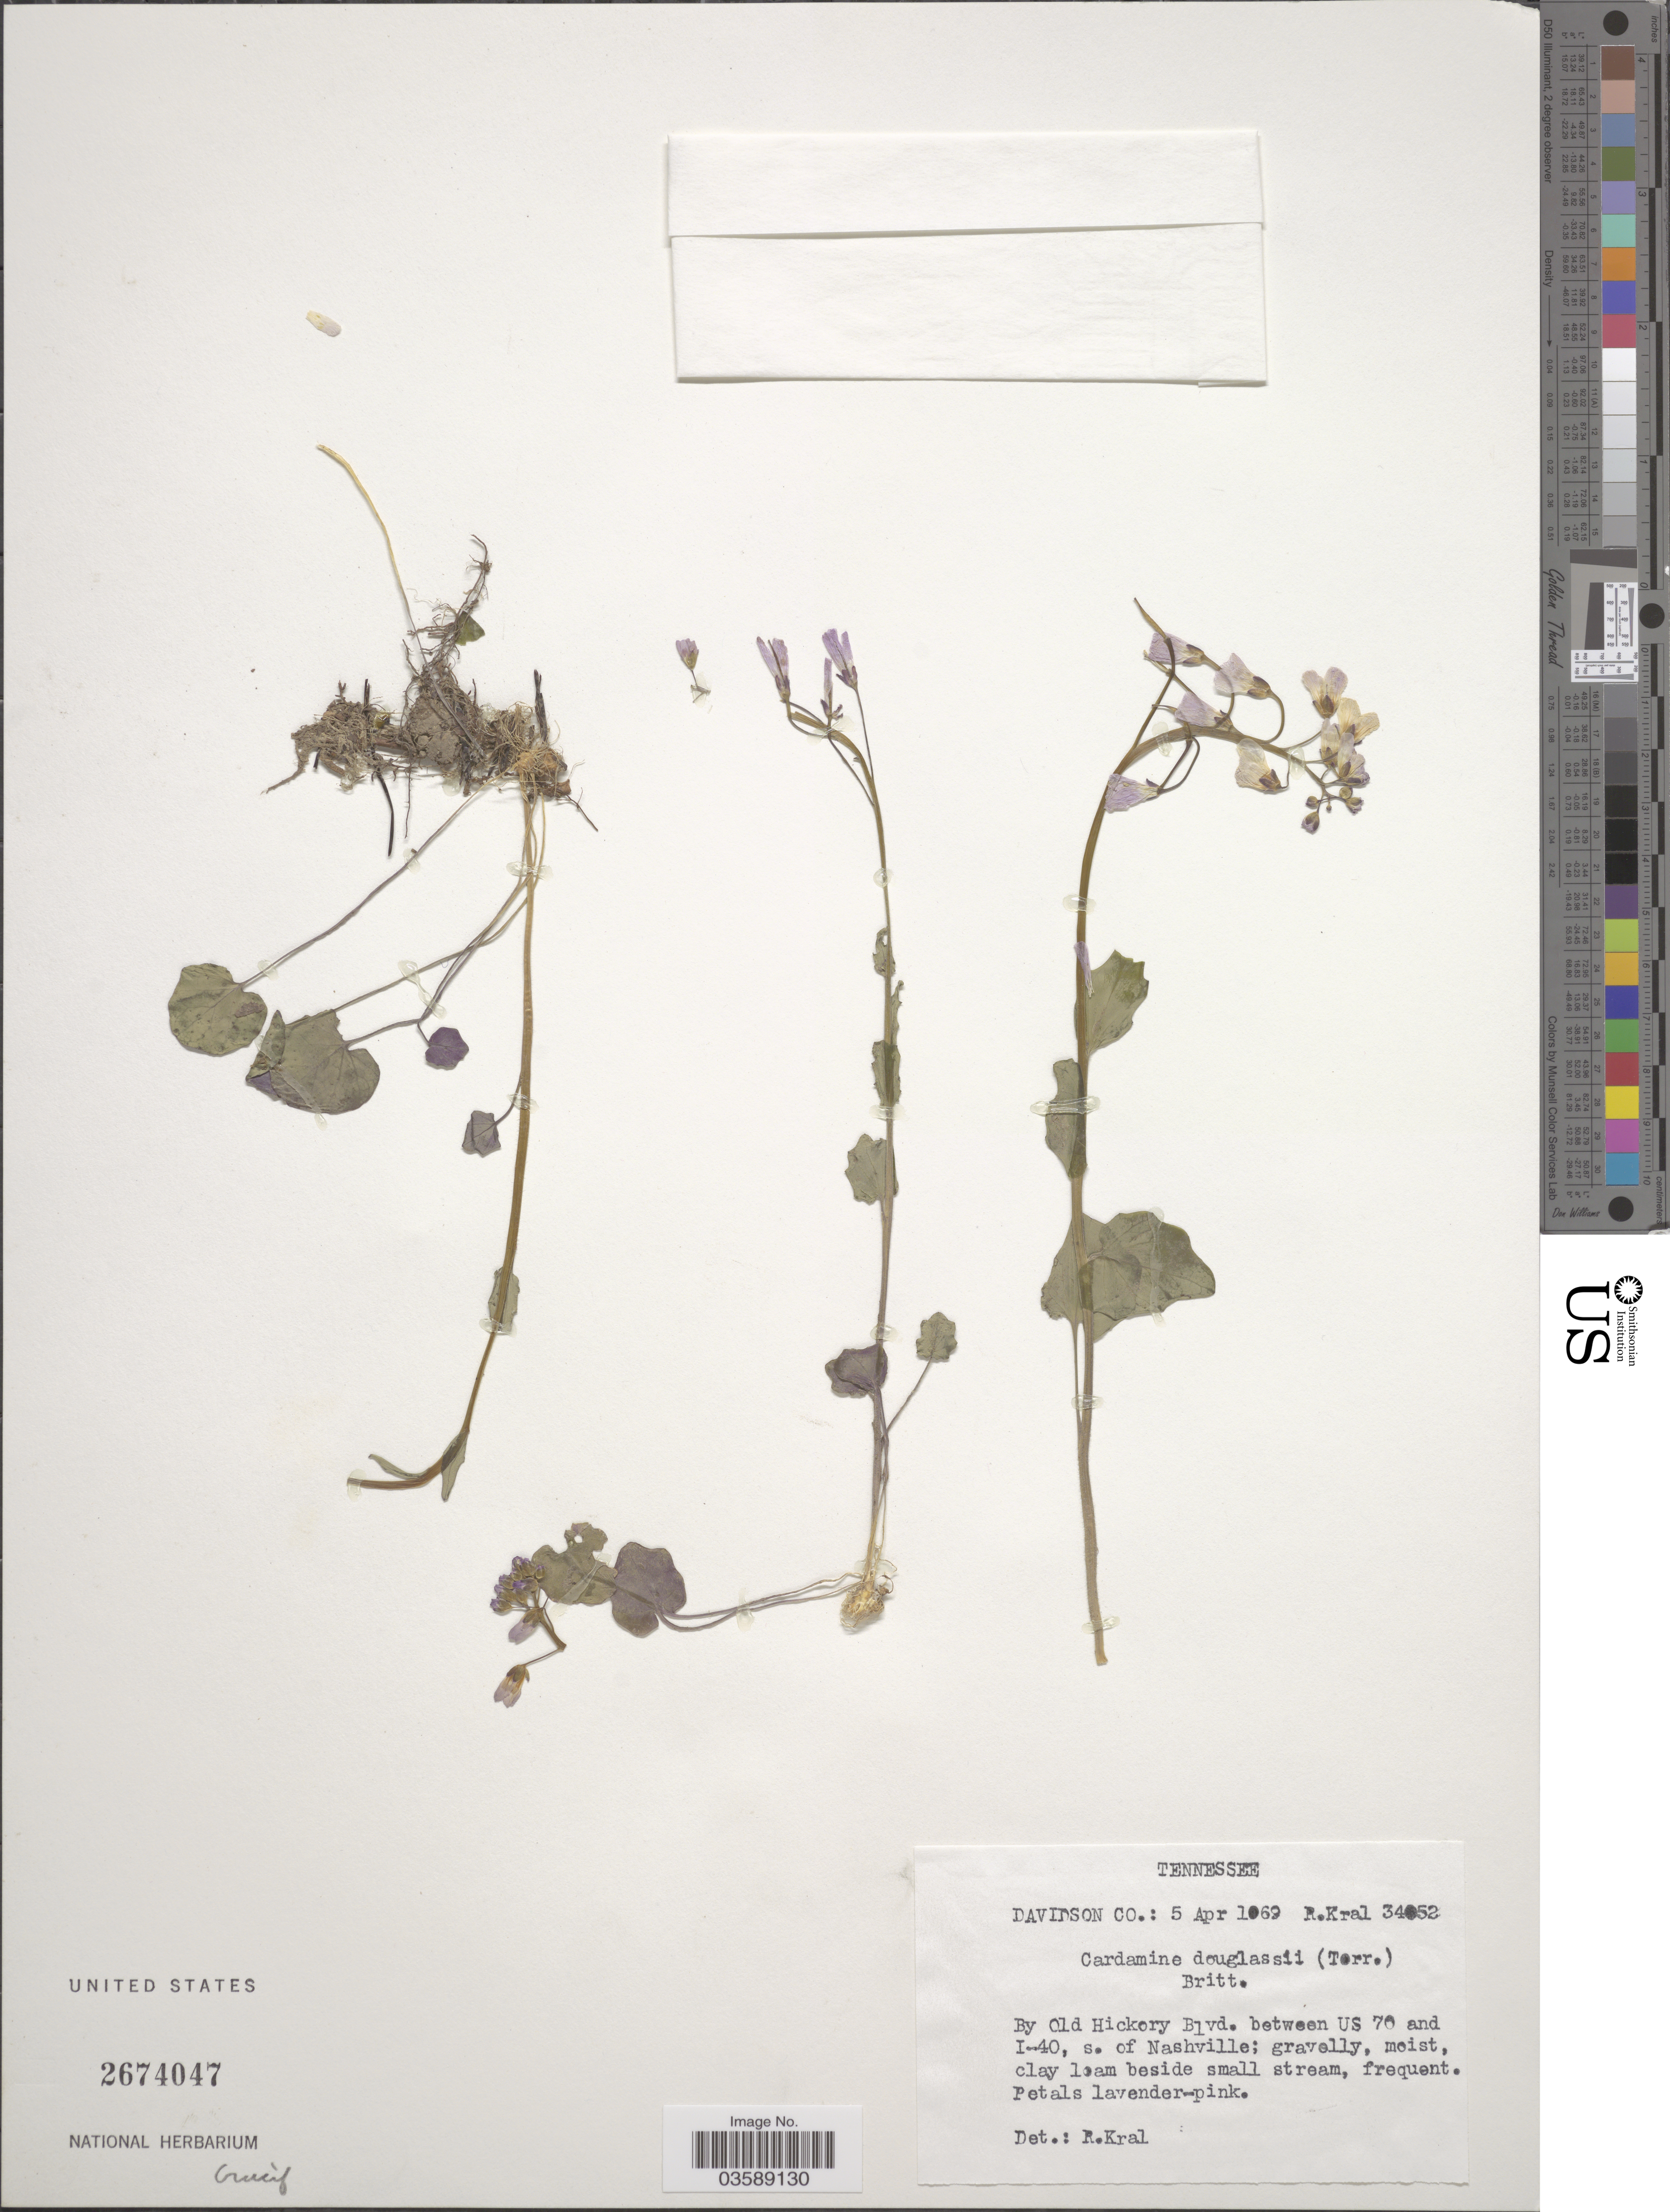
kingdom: Plantae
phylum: Tracheophyta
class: Magnoliopsida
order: Brassicales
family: Brassicaceae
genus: Cardamine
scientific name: Cardamine douglassii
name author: Britton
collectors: R. Kral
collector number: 34052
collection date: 1969-04-05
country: United States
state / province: Tennessee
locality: Davidson Co. By old Hickery Blvd. between US 70 and I-40, s. of Nashville.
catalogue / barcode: US 2674047